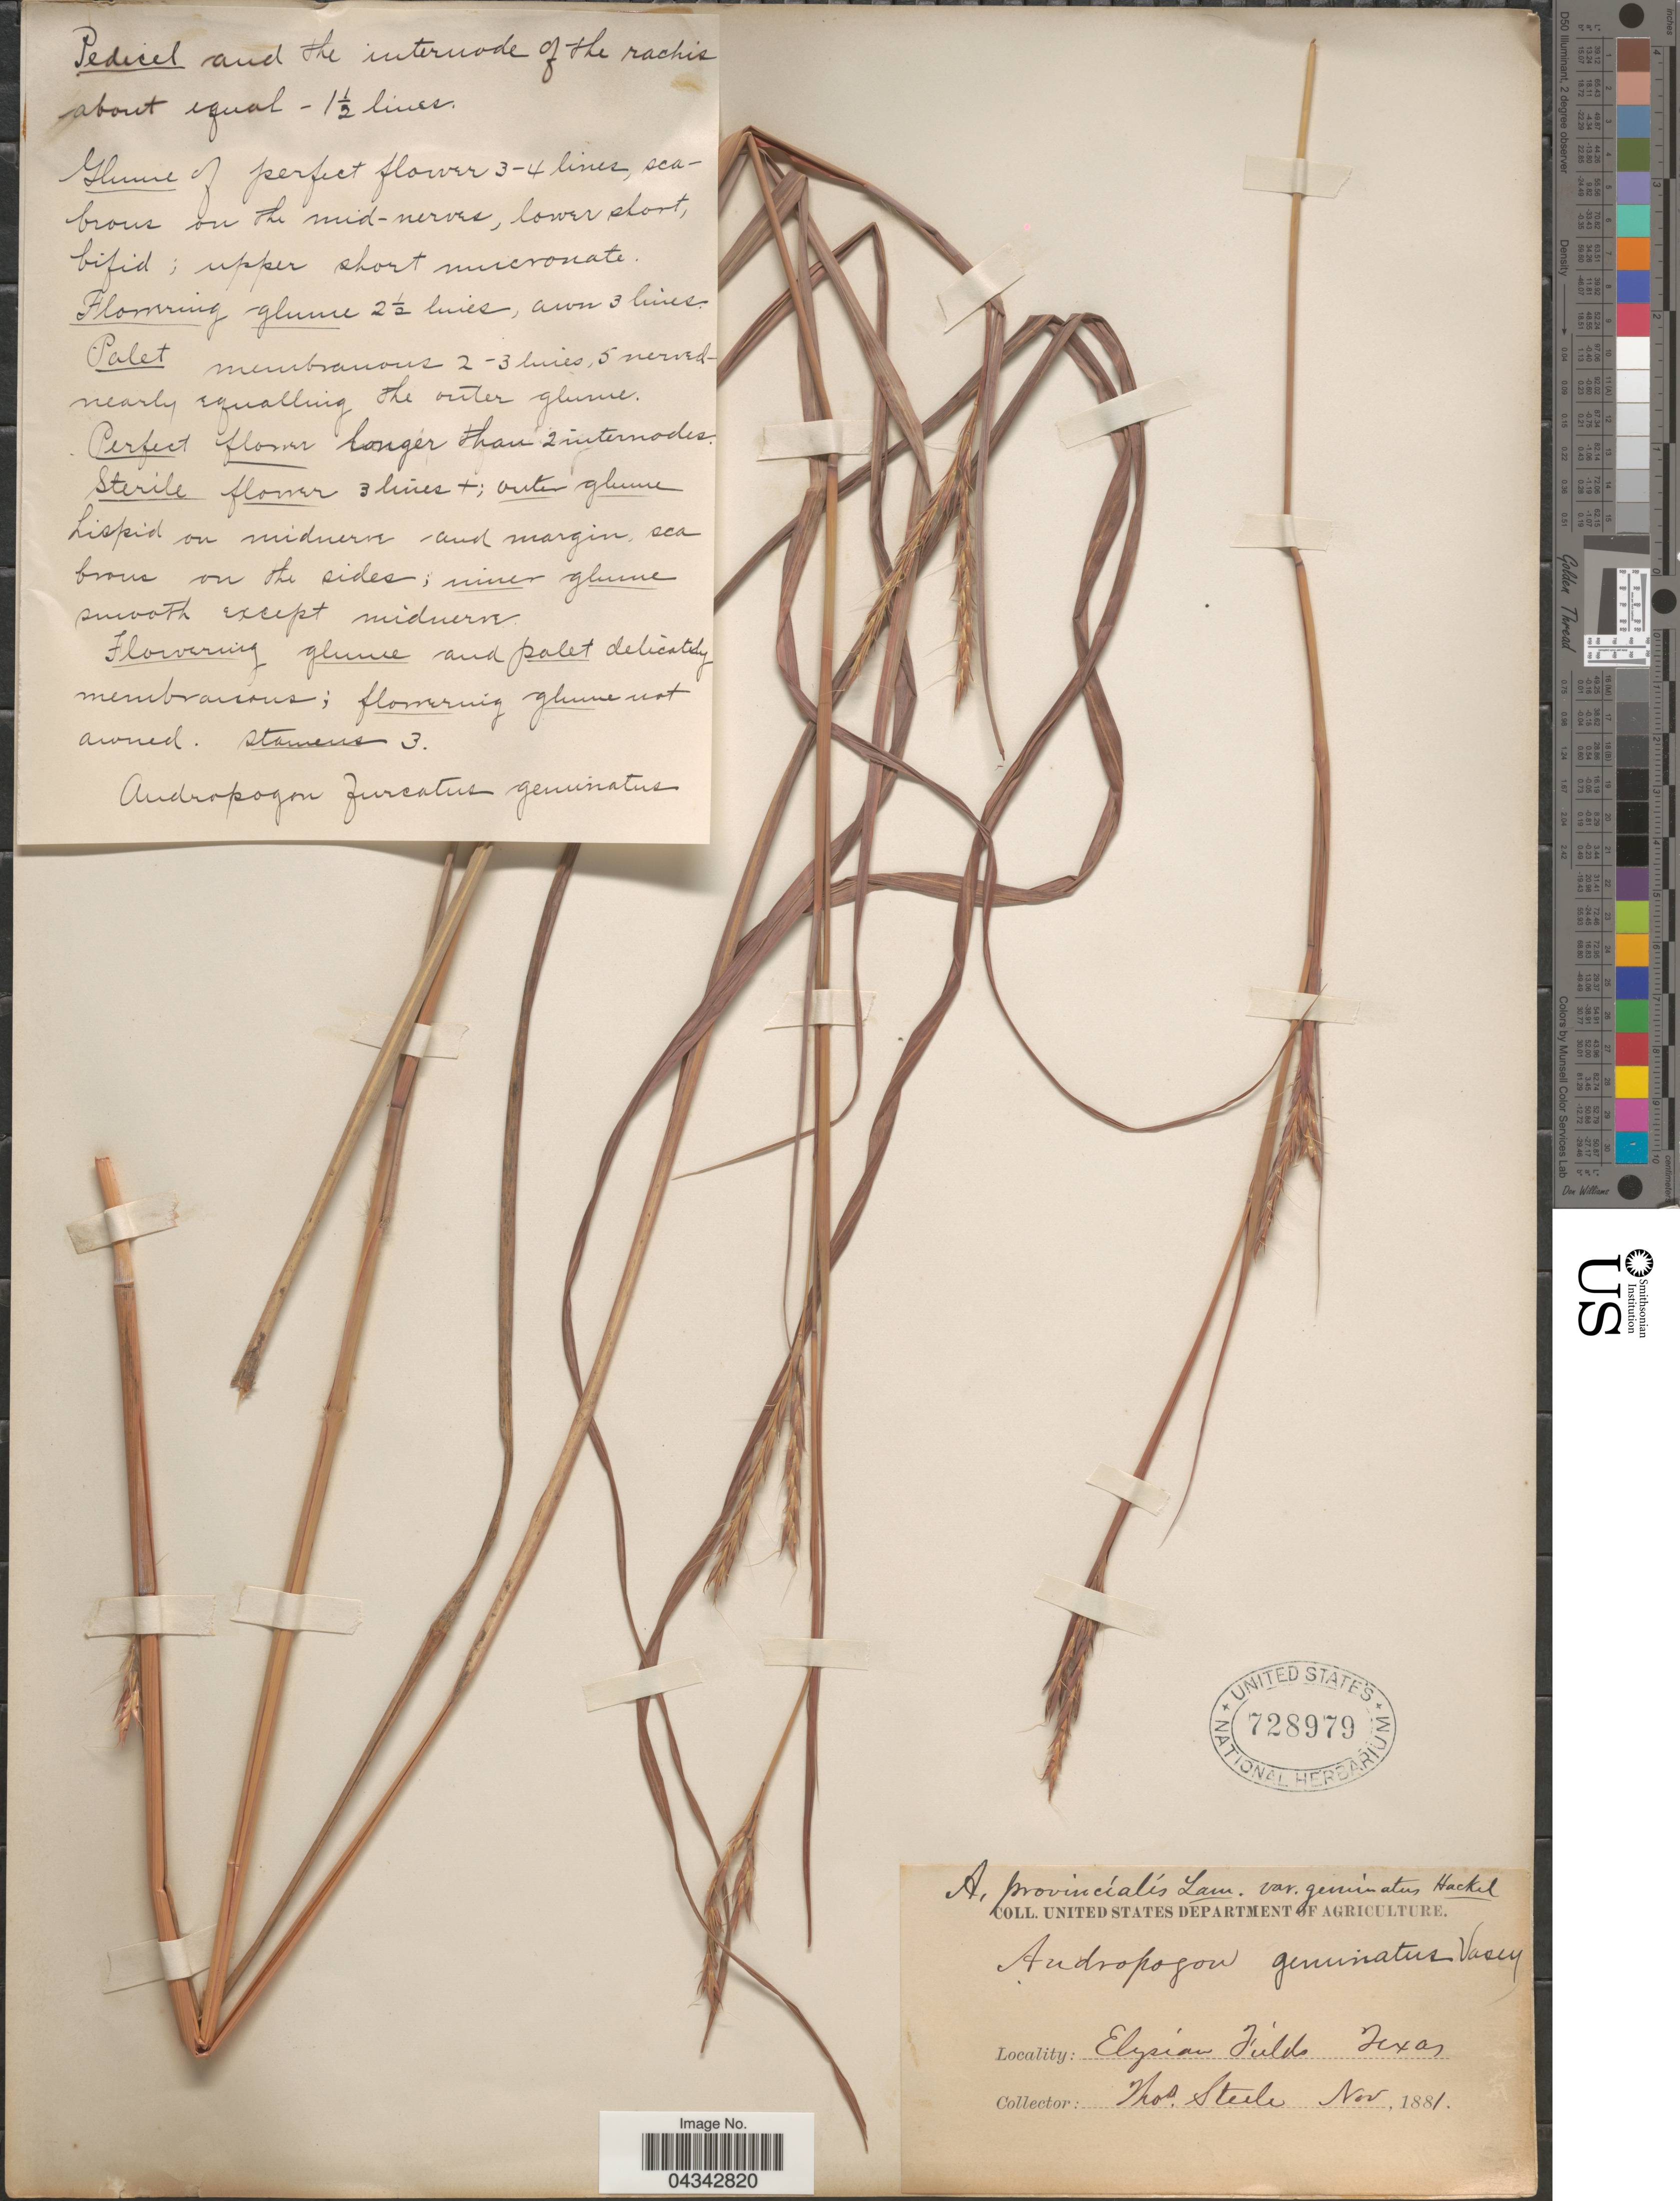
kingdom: Plantae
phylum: Tracheophyta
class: Liliopsida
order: Poales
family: Poaceae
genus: Andropogon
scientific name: Andropogon gerardii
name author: Vitman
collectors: T. Steele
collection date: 1881-11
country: United States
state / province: Texas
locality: Elysian Fields.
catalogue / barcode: US 728979